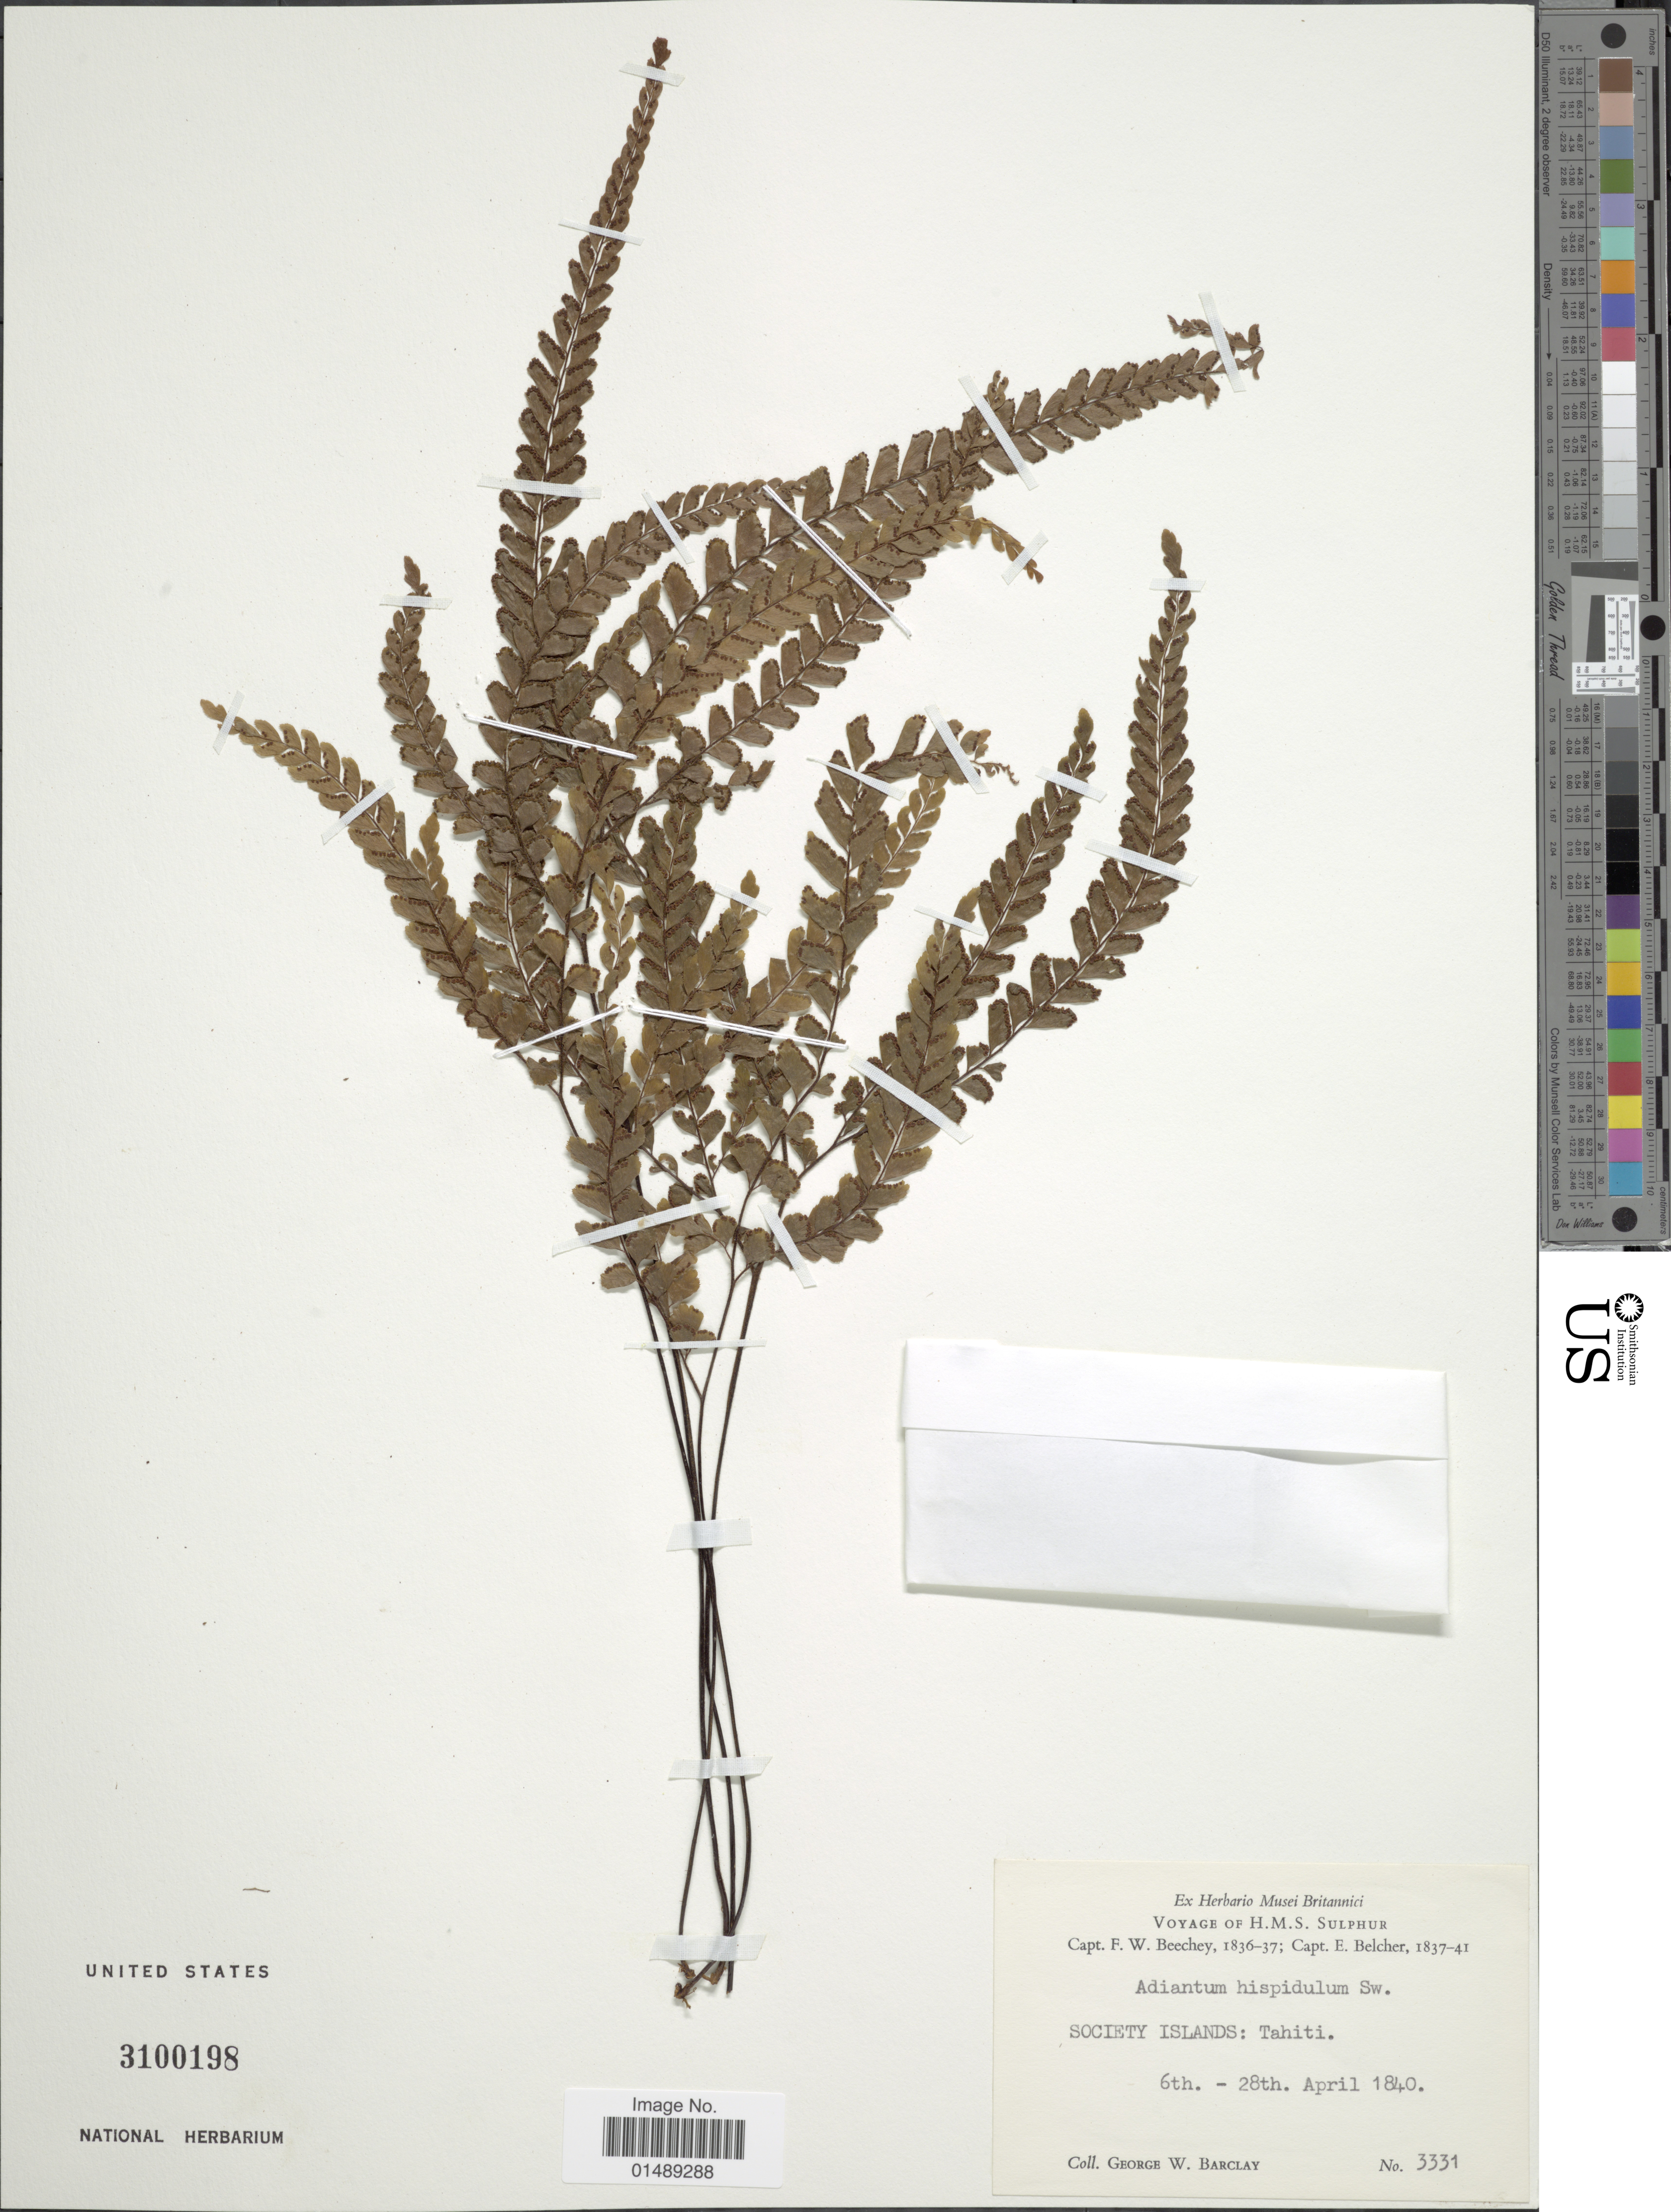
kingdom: Plantae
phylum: Tracheophyta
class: Polypodiopsida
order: Polypodiales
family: Pteridaceae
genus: Adiantum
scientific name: Adiantum hispidulum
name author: Sw.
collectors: G. W. Barclay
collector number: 3331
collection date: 1840-04-06/1840-04-28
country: French Polynesia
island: Tahiti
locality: French Polynesia, Society islands: Tahiti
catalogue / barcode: US 3100198